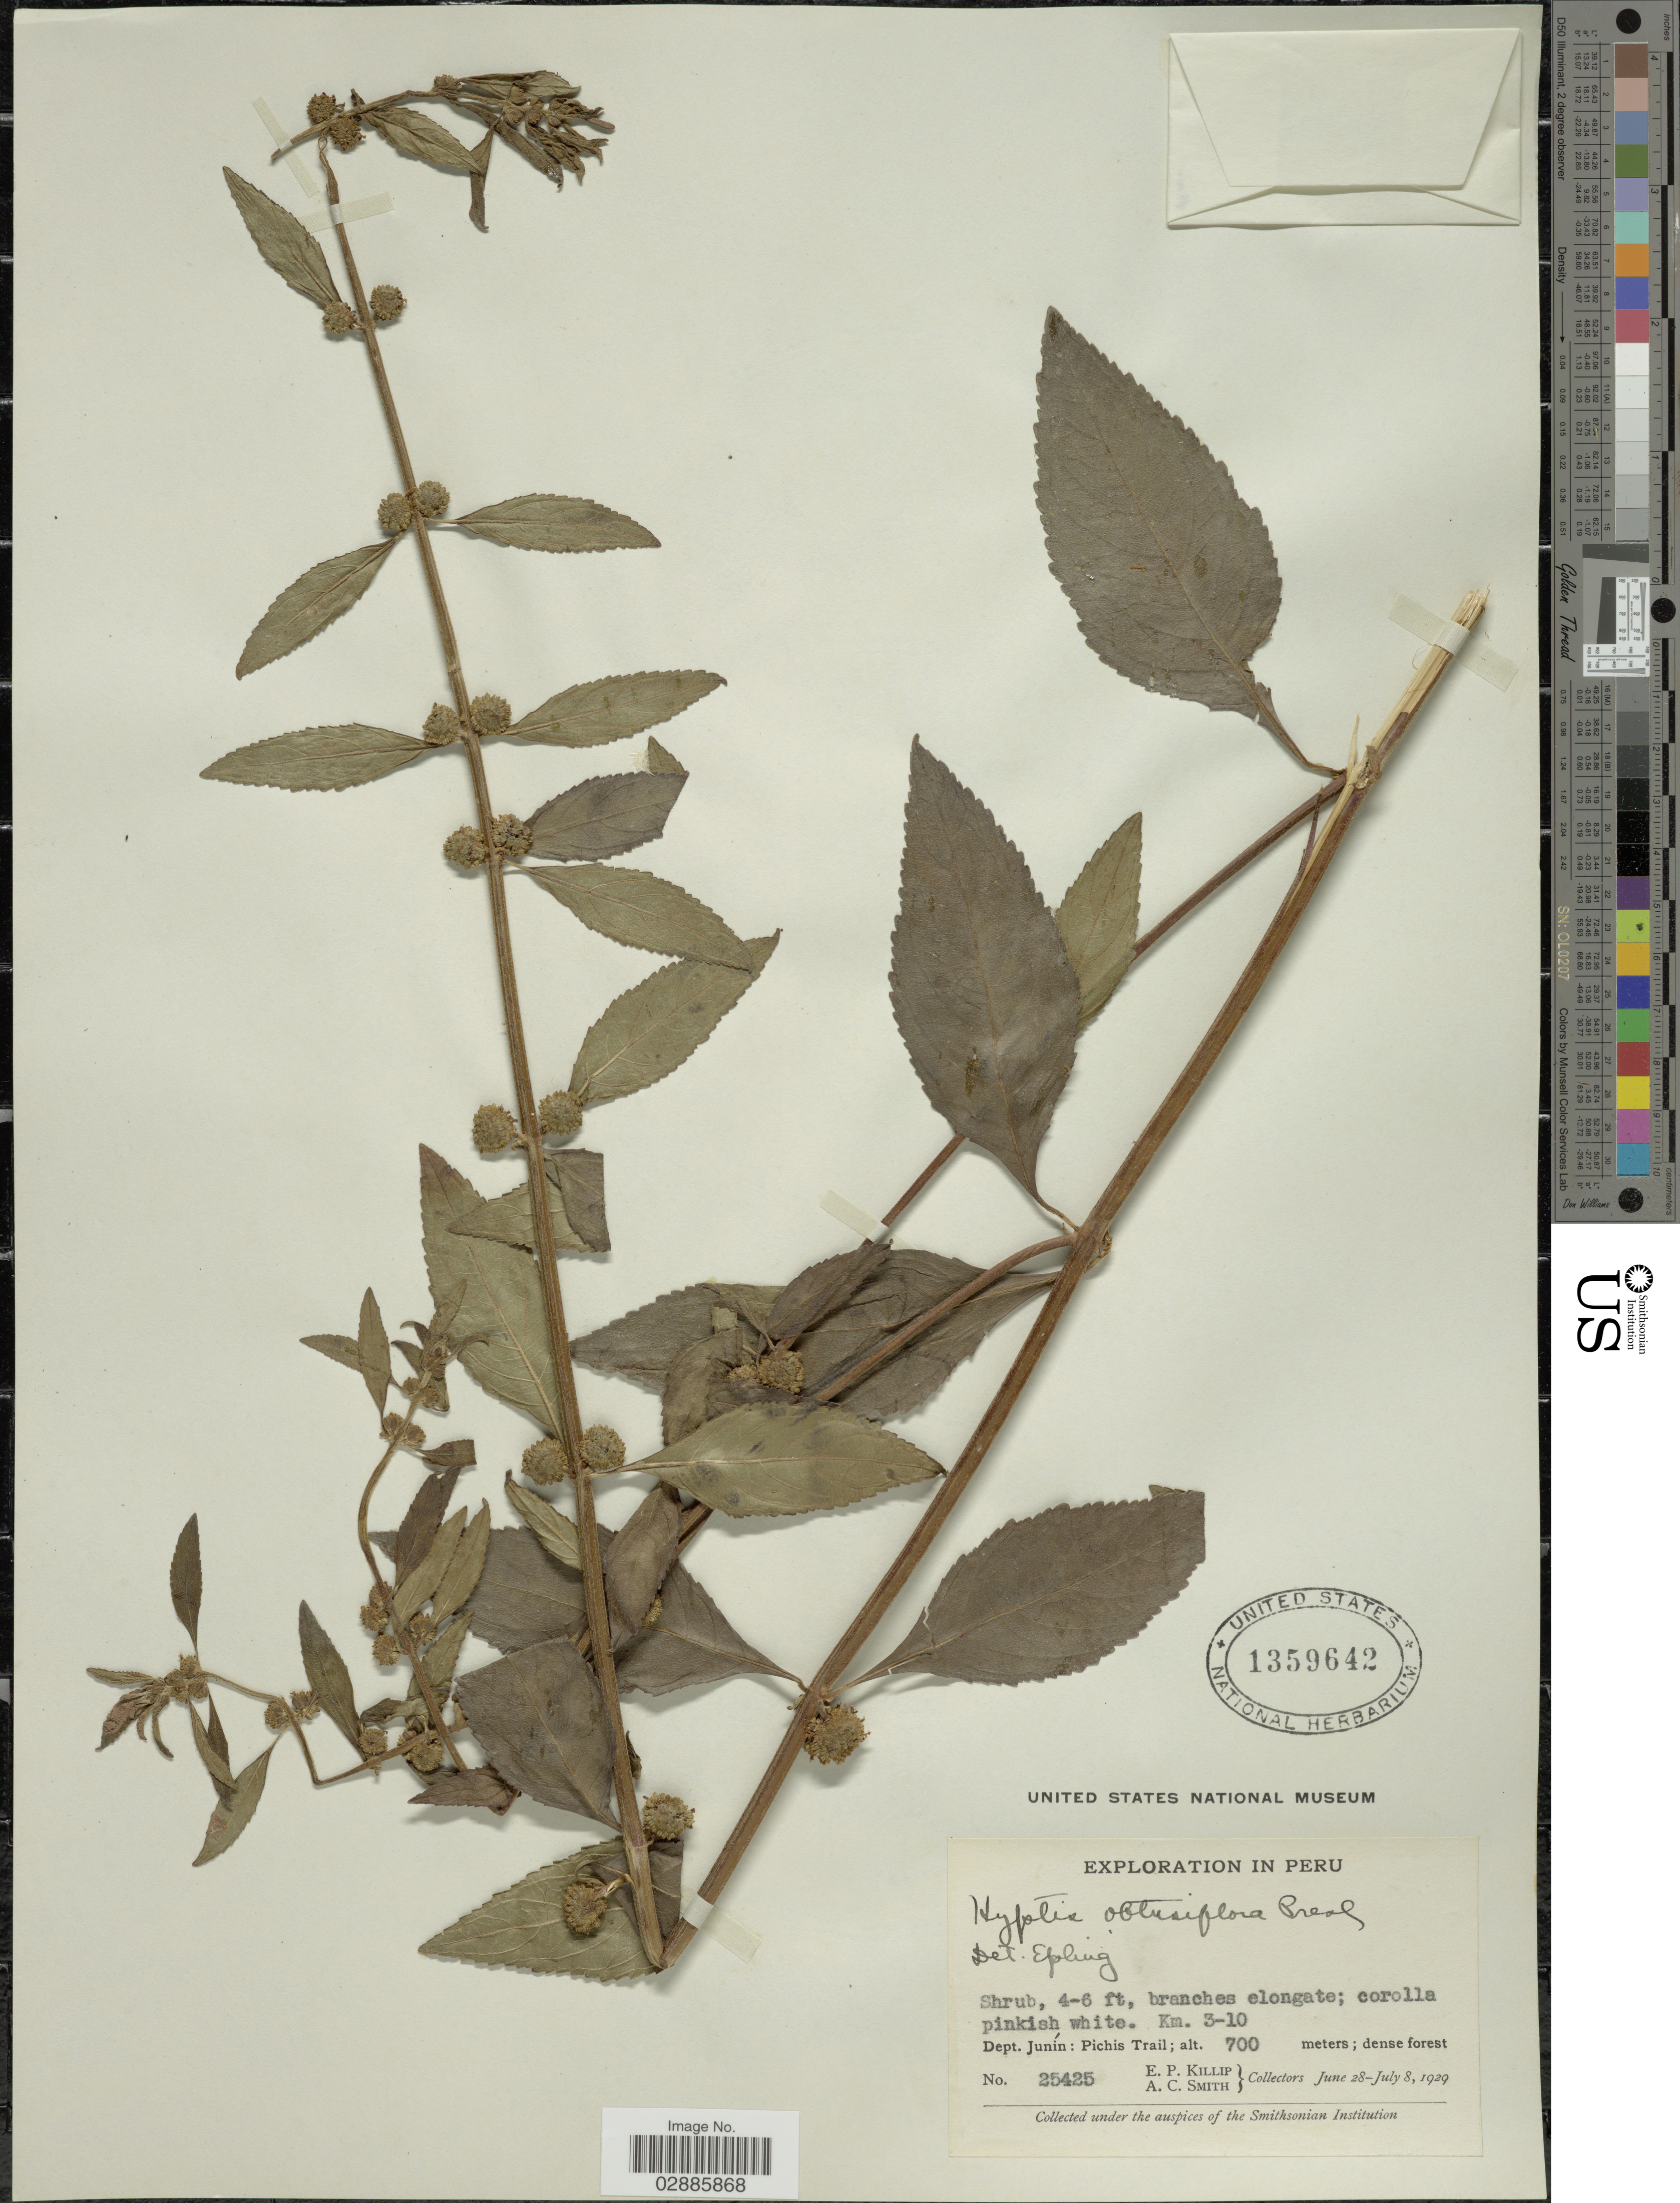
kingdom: Plantae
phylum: Tracheophyta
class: Magnoliopsida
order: Lamiales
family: Lamiaceae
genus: Hyptis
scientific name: Hyptis obtusiflora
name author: C. Presl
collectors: E. P. Killip & A. C. Smith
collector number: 25425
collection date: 1929-06-28/1929-07-08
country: Peru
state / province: Junín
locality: Km. 3-10, Dept. Junín: Pichis Trail.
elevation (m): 700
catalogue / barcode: US 1359642